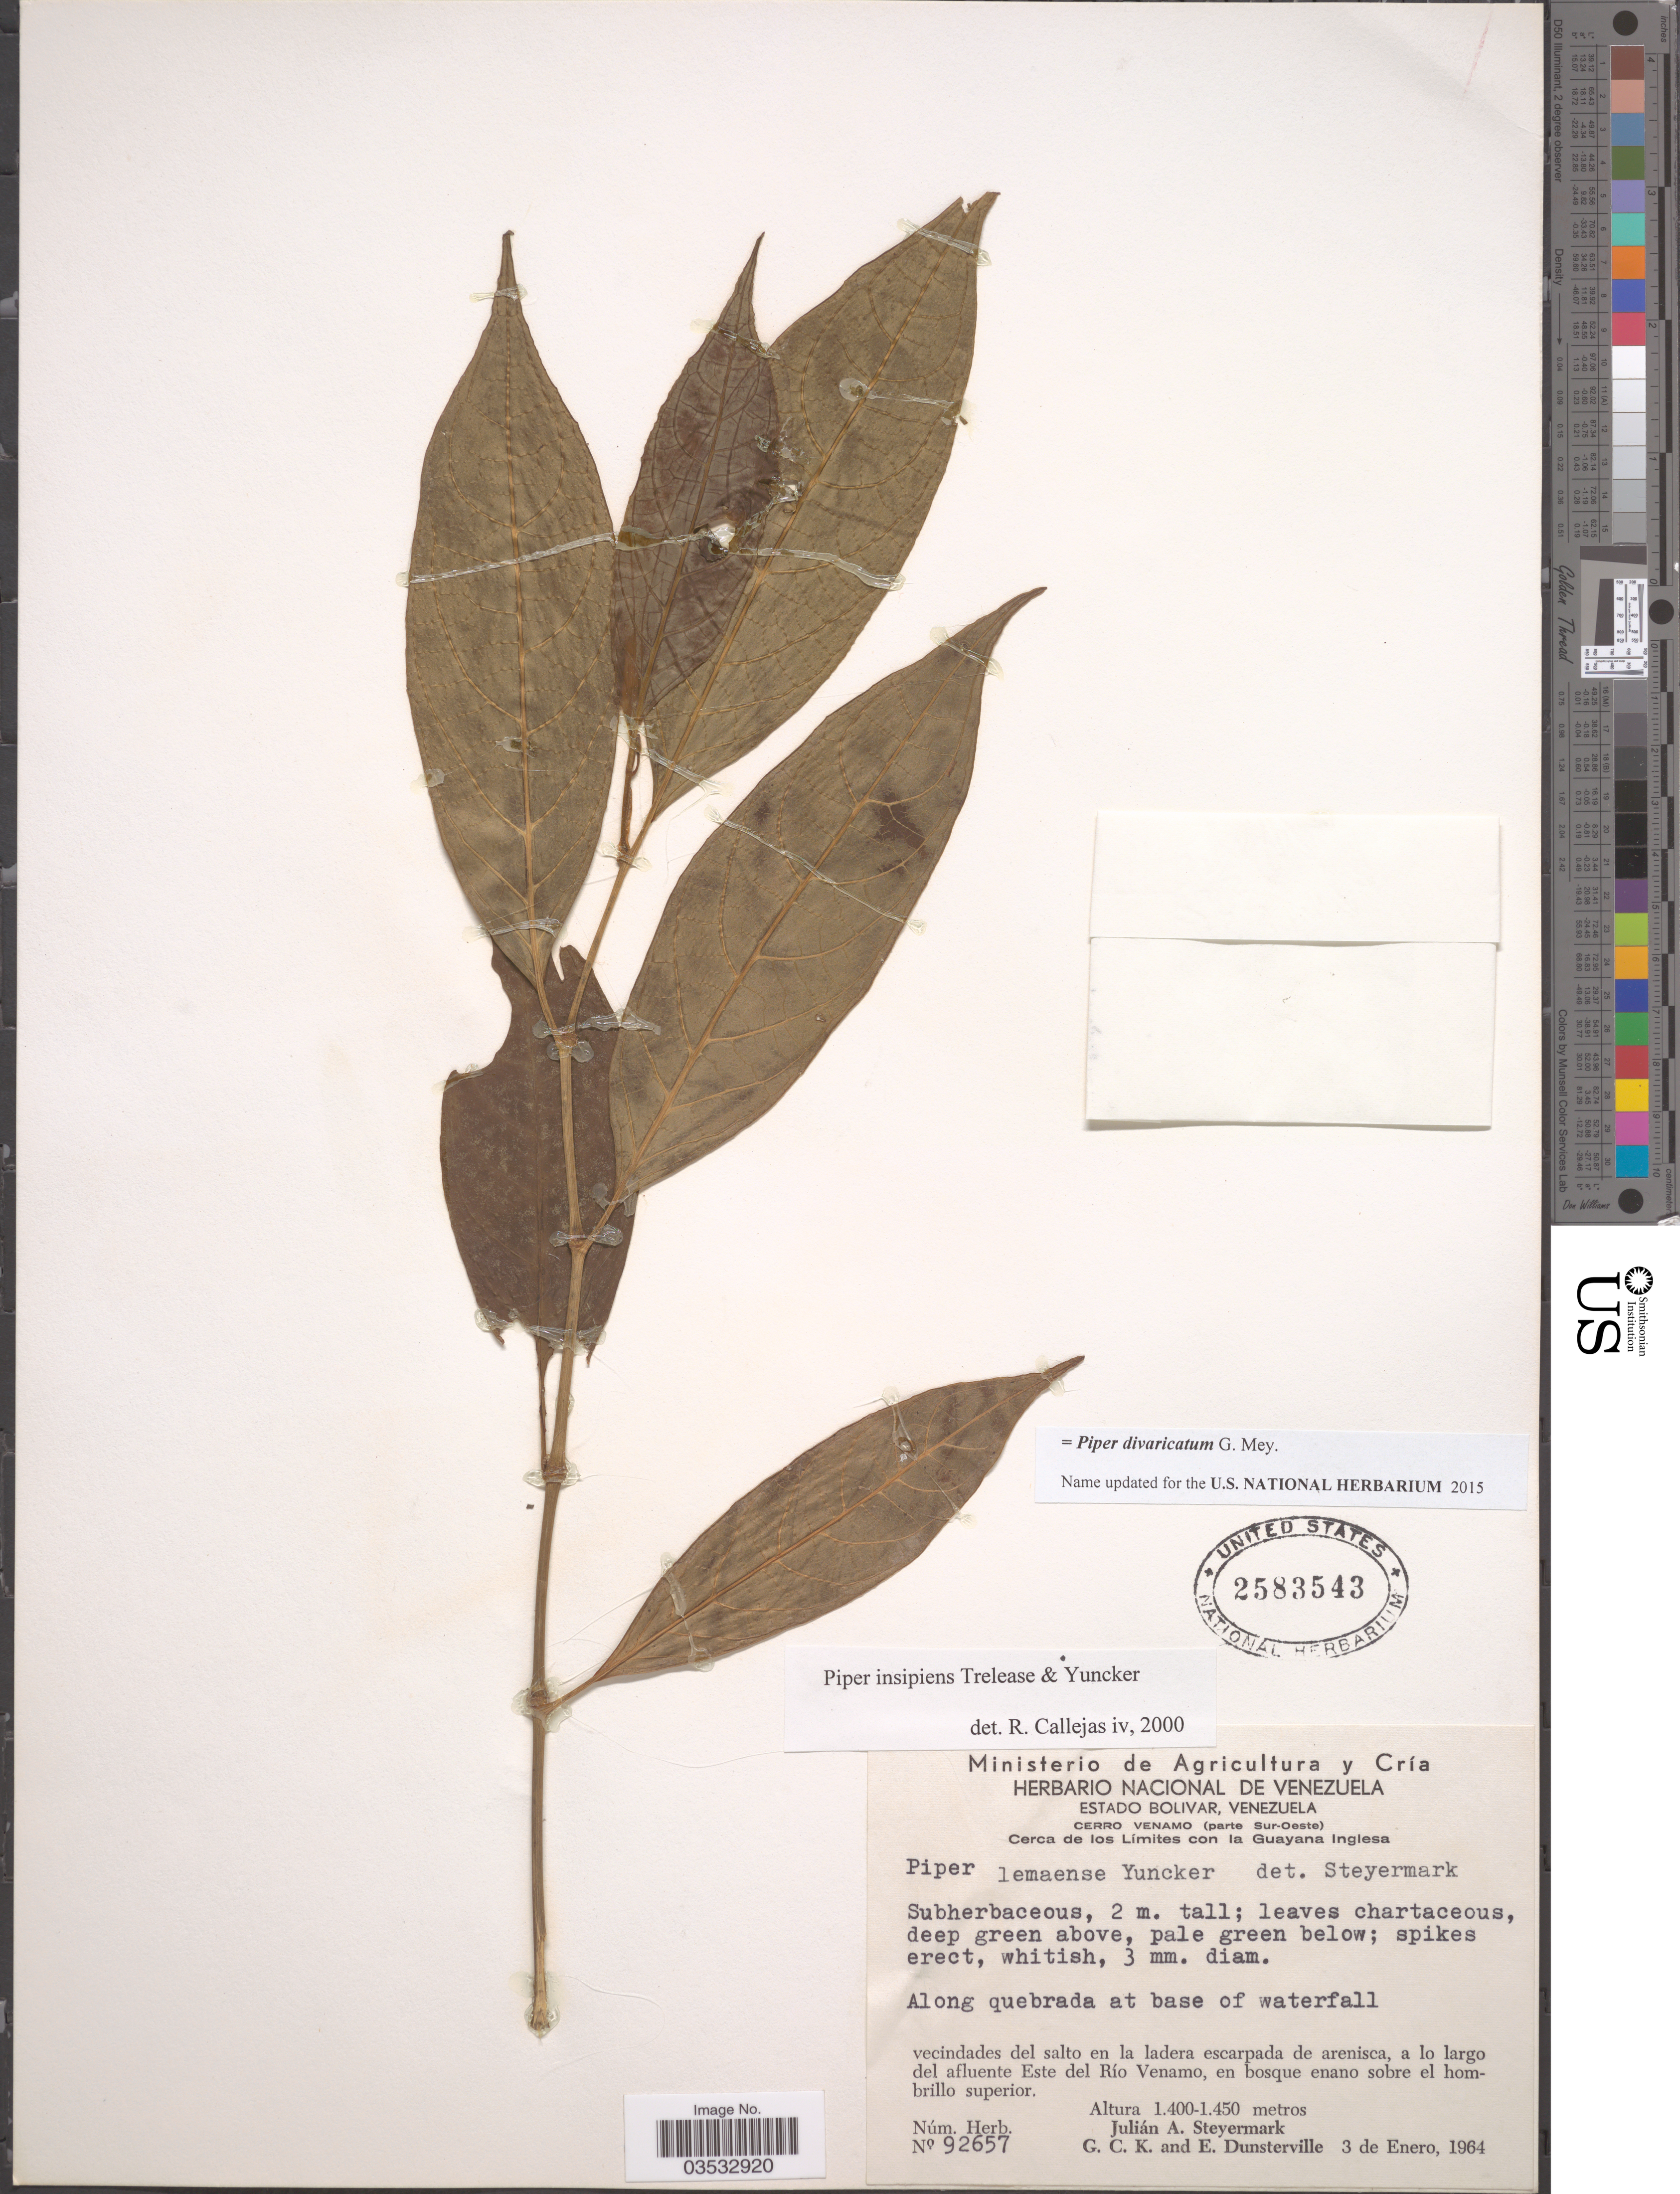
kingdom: Plantae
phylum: Tracheophyta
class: Magnoliopsida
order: Piperales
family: Piperaceae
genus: Piper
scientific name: Piper divaricatum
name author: G. Mey.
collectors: J. Steyermark, G. C. K. Dunsterville & E. Dunsterville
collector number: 92657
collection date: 1964-01-03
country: Venezuela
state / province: Bolivar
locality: Cerro Venamo (parte Sur-Oeste). Cerca de los Límites con la Guayana Inglesa. Vecindades del salto en la ladera escarpada de arenisca, a lo largo del afluente Este del Río Venamo, en bosque enano sobre el hombrillo superior.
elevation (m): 1400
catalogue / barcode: US 2583543